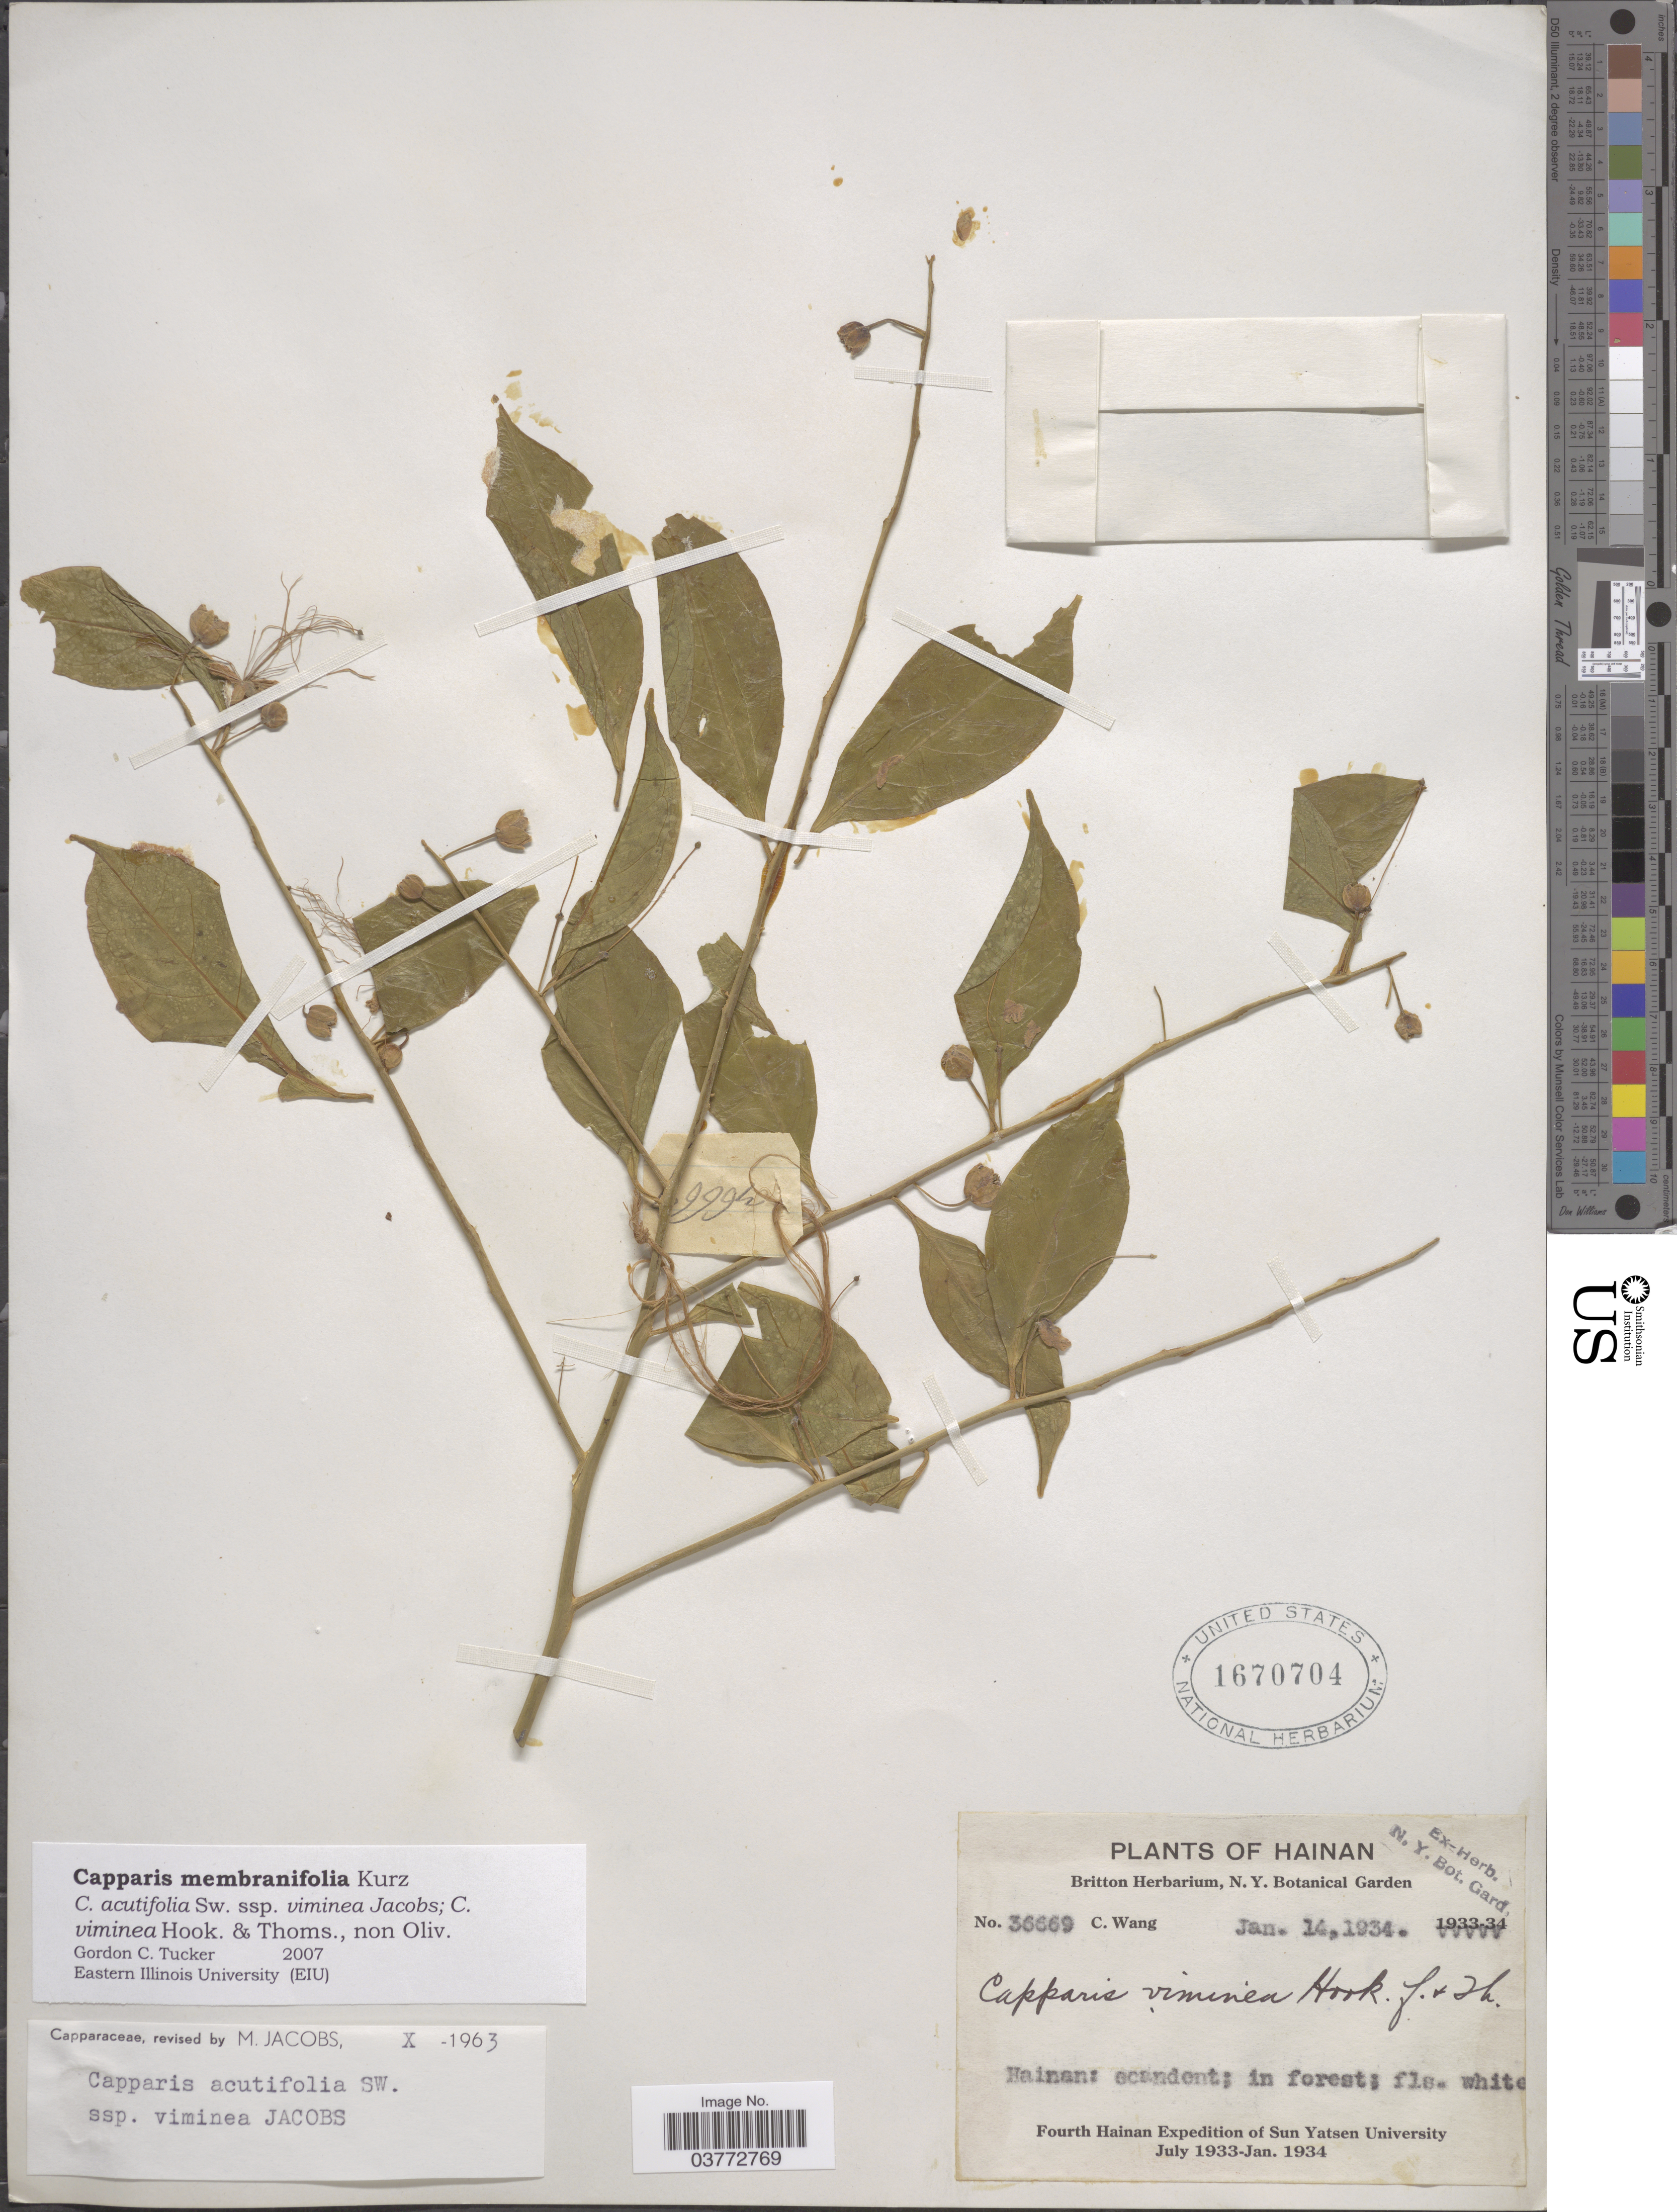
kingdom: Plantae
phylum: Tracheophyta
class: Magnoliopsida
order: Brassicales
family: Capparaceae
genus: Capparis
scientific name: Capparis membranifolia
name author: Kurz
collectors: C. Wang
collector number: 36669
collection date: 1934-01-14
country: China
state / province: Hainan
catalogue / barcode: US 1670704